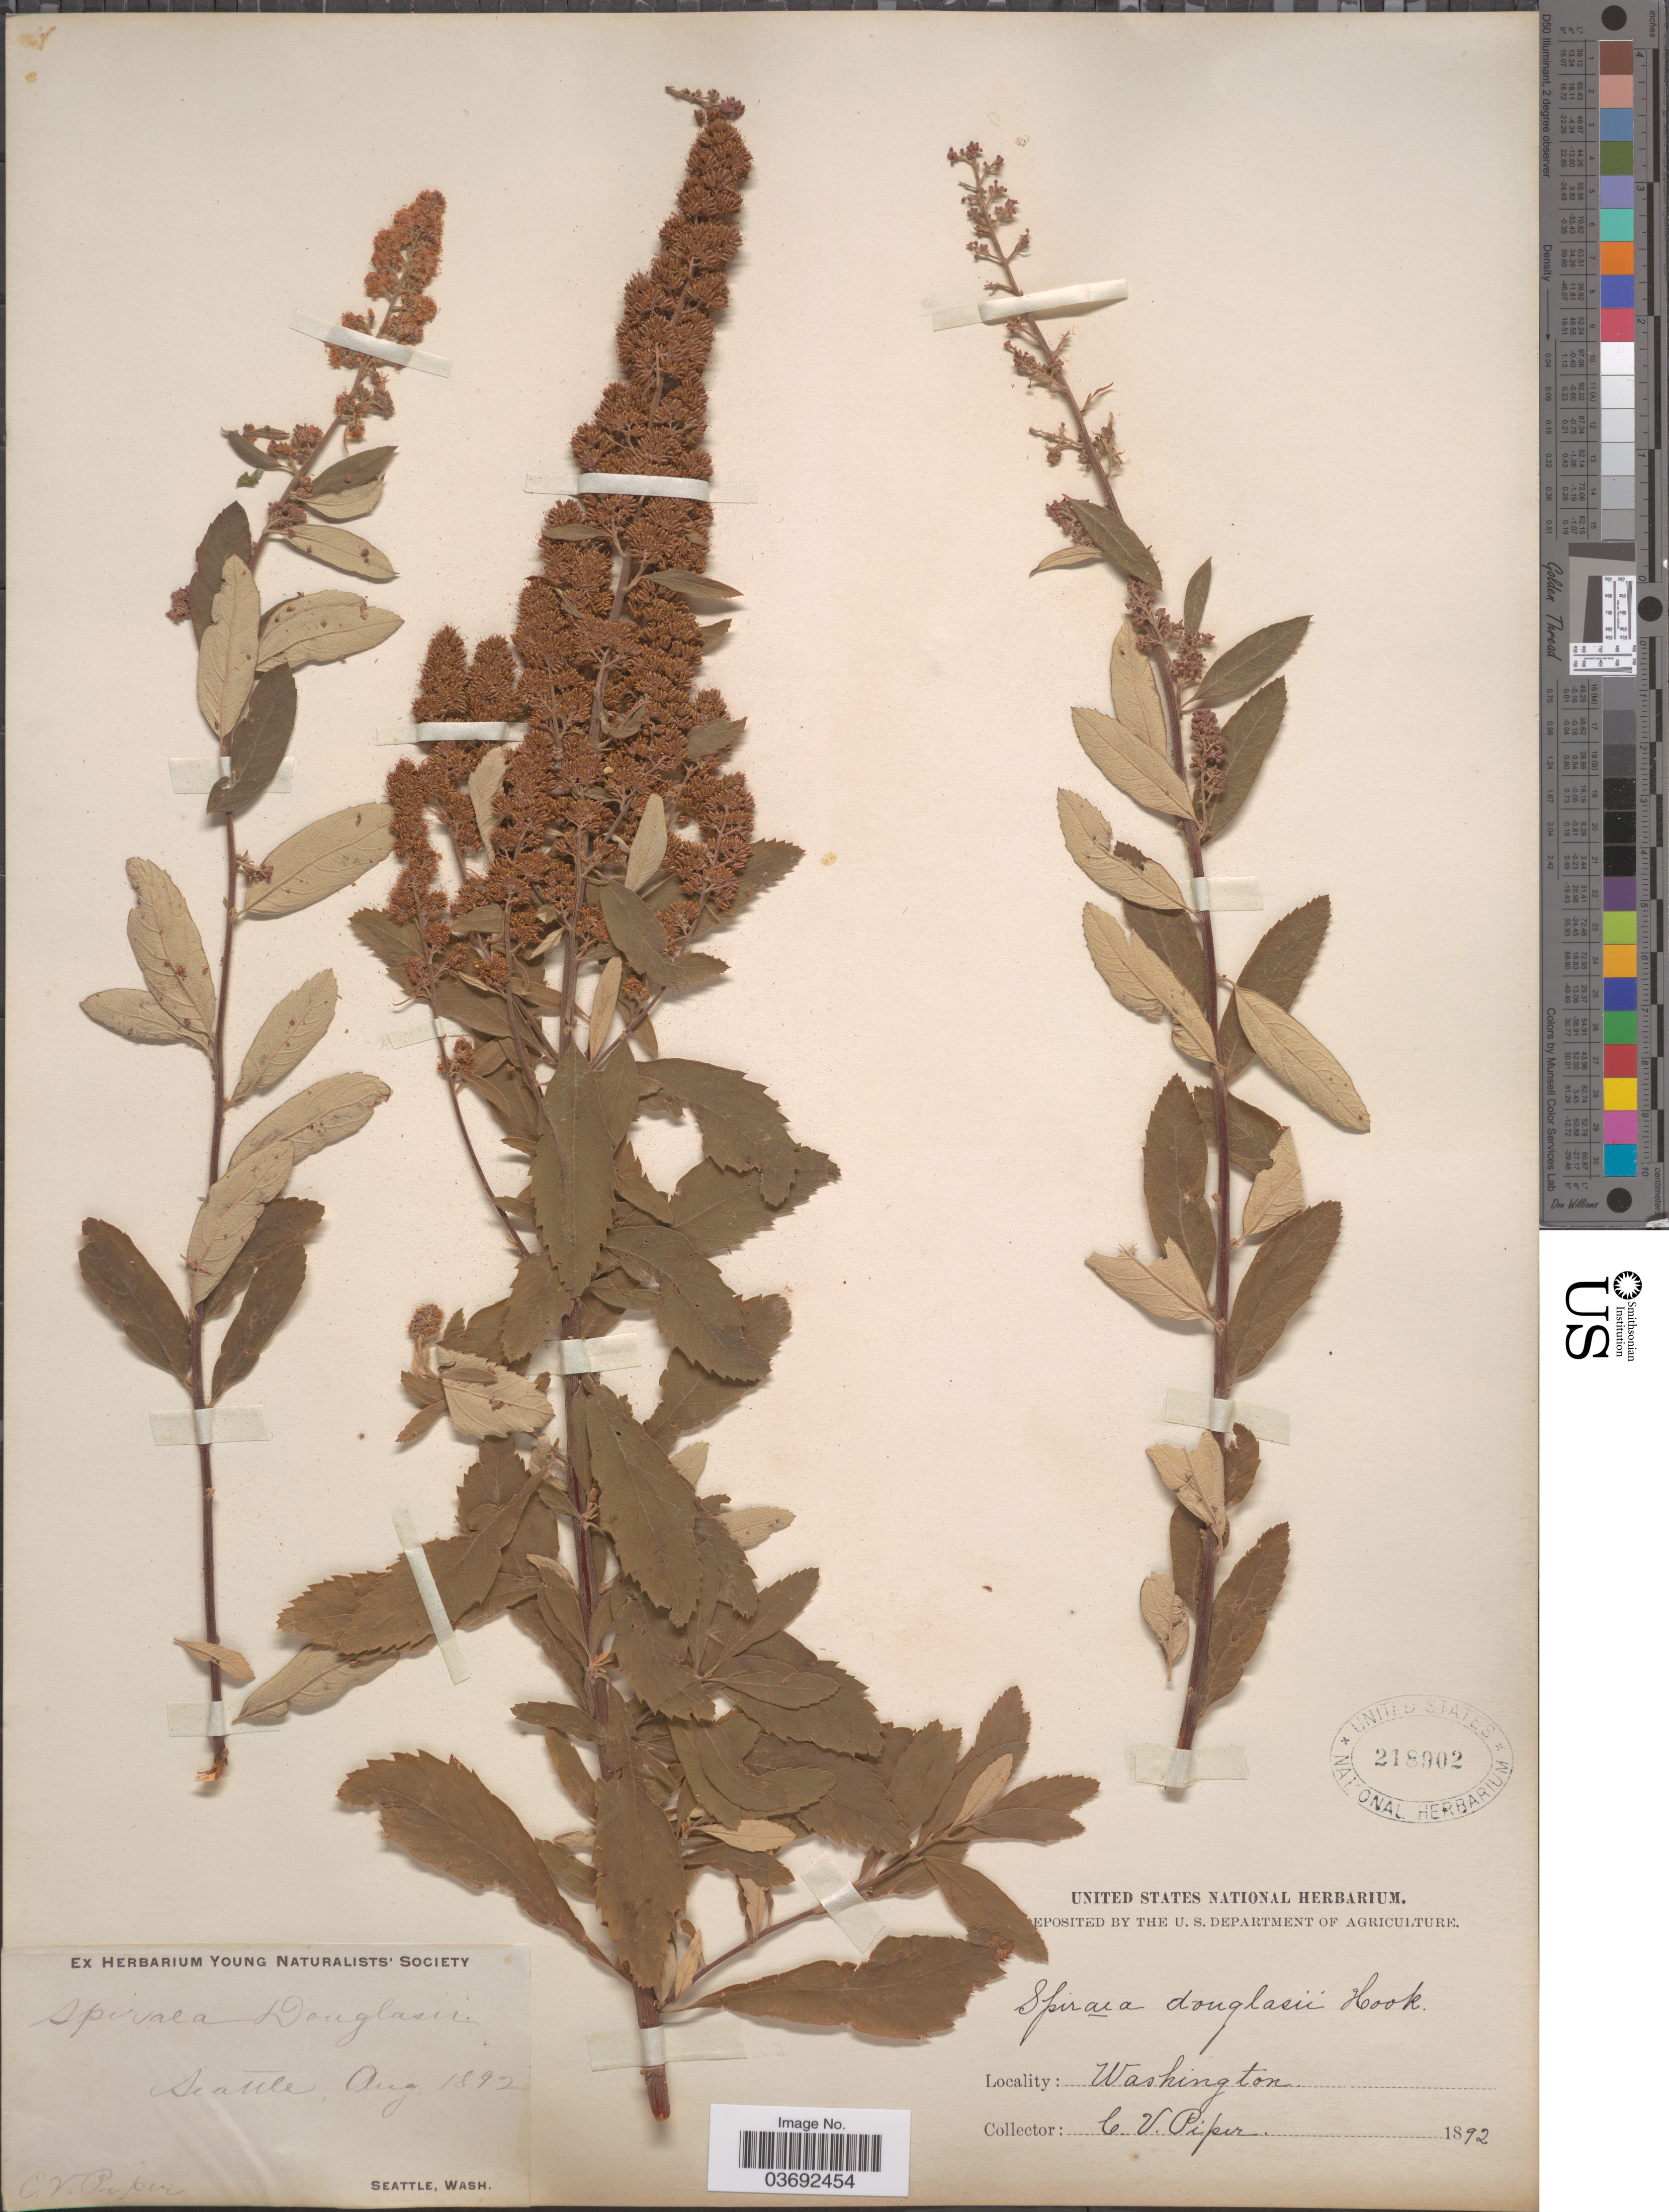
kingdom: Plantae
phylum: Tracheophyta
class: Magnoliopsida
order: Rosales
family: Rosaceae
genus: Spiraea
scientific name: Spiraea douglasii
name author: Hook.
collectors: C. V. Piper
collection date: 1892-08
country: United States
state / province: Washington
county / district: King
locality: Seattle.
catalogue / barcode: US 218902